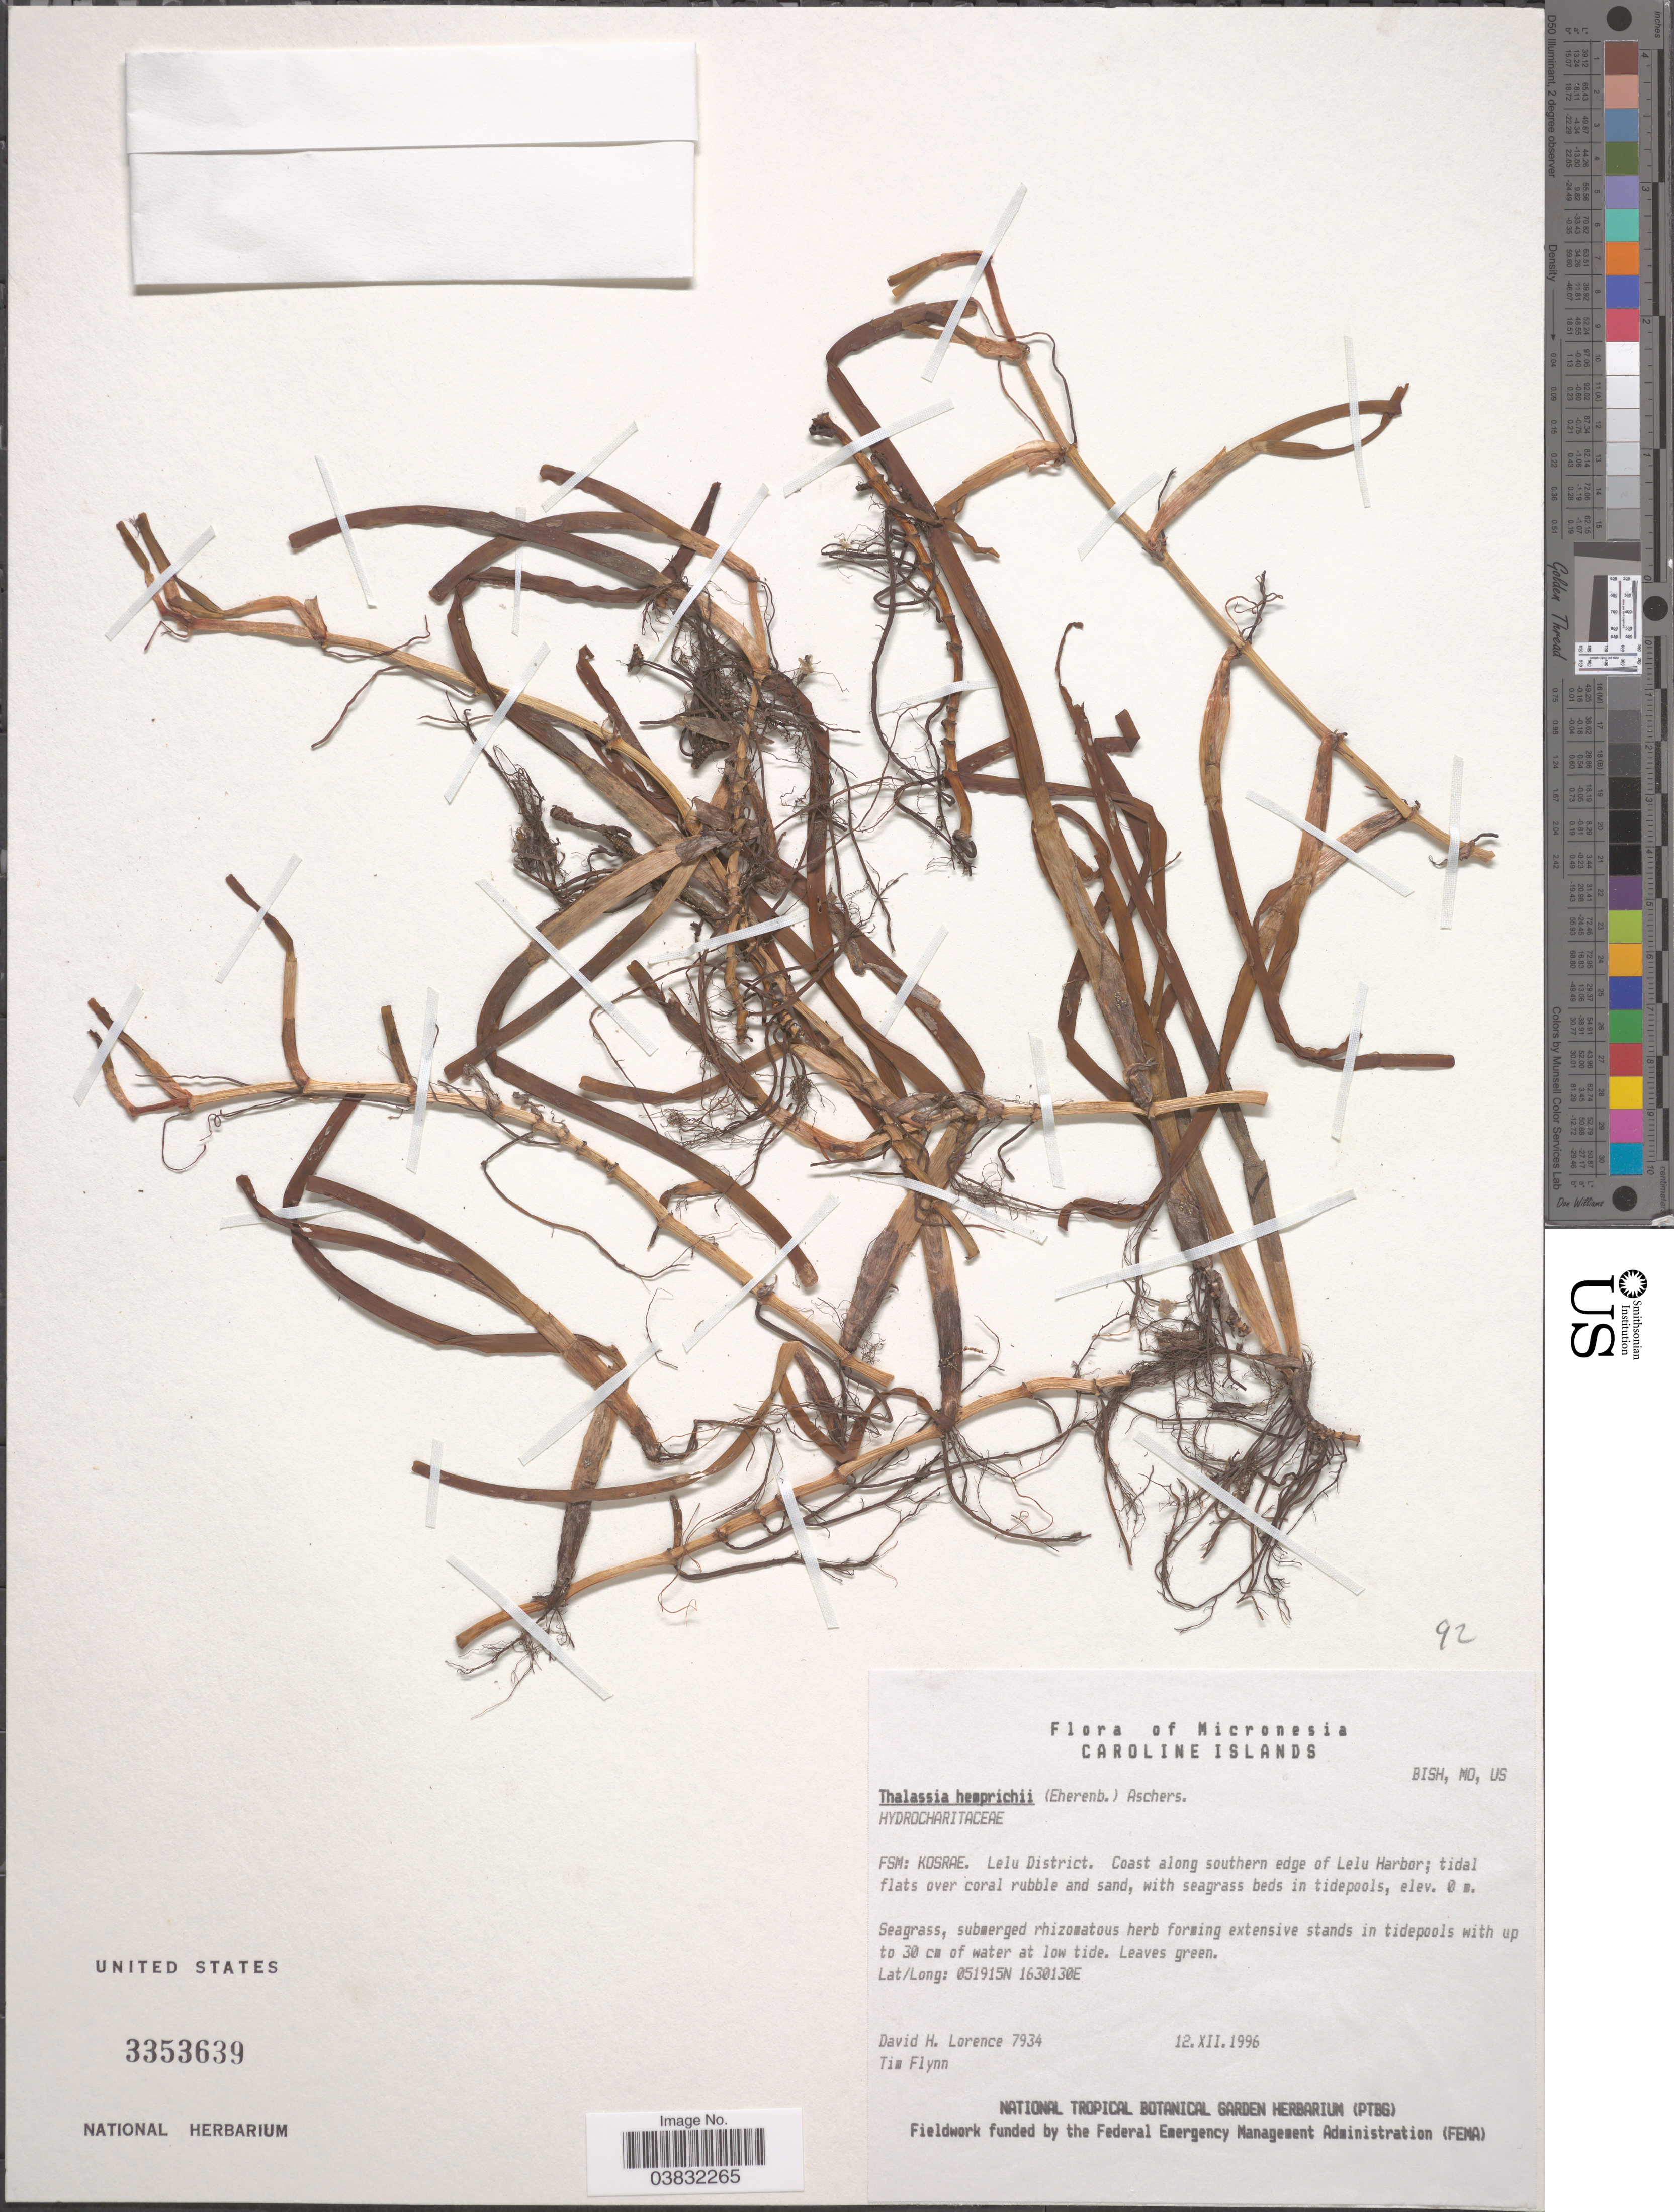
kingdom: Plantae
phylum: Tracheophyta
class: Liliopsida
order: Alismatales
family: Hydrocharitaceae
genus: Thalassia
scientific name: Thalassia hemprichii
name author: Asch.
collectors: D. Lorence & T. Flynn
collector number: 7934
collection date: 1996-12-12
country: Micronesia, Federated States of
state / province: Kosrae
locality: Micronesia. Caroline Islands. FSM: Lelu District. Coast along southern edge of Lelu Harbor.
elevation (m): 0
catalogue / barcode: US 3353639